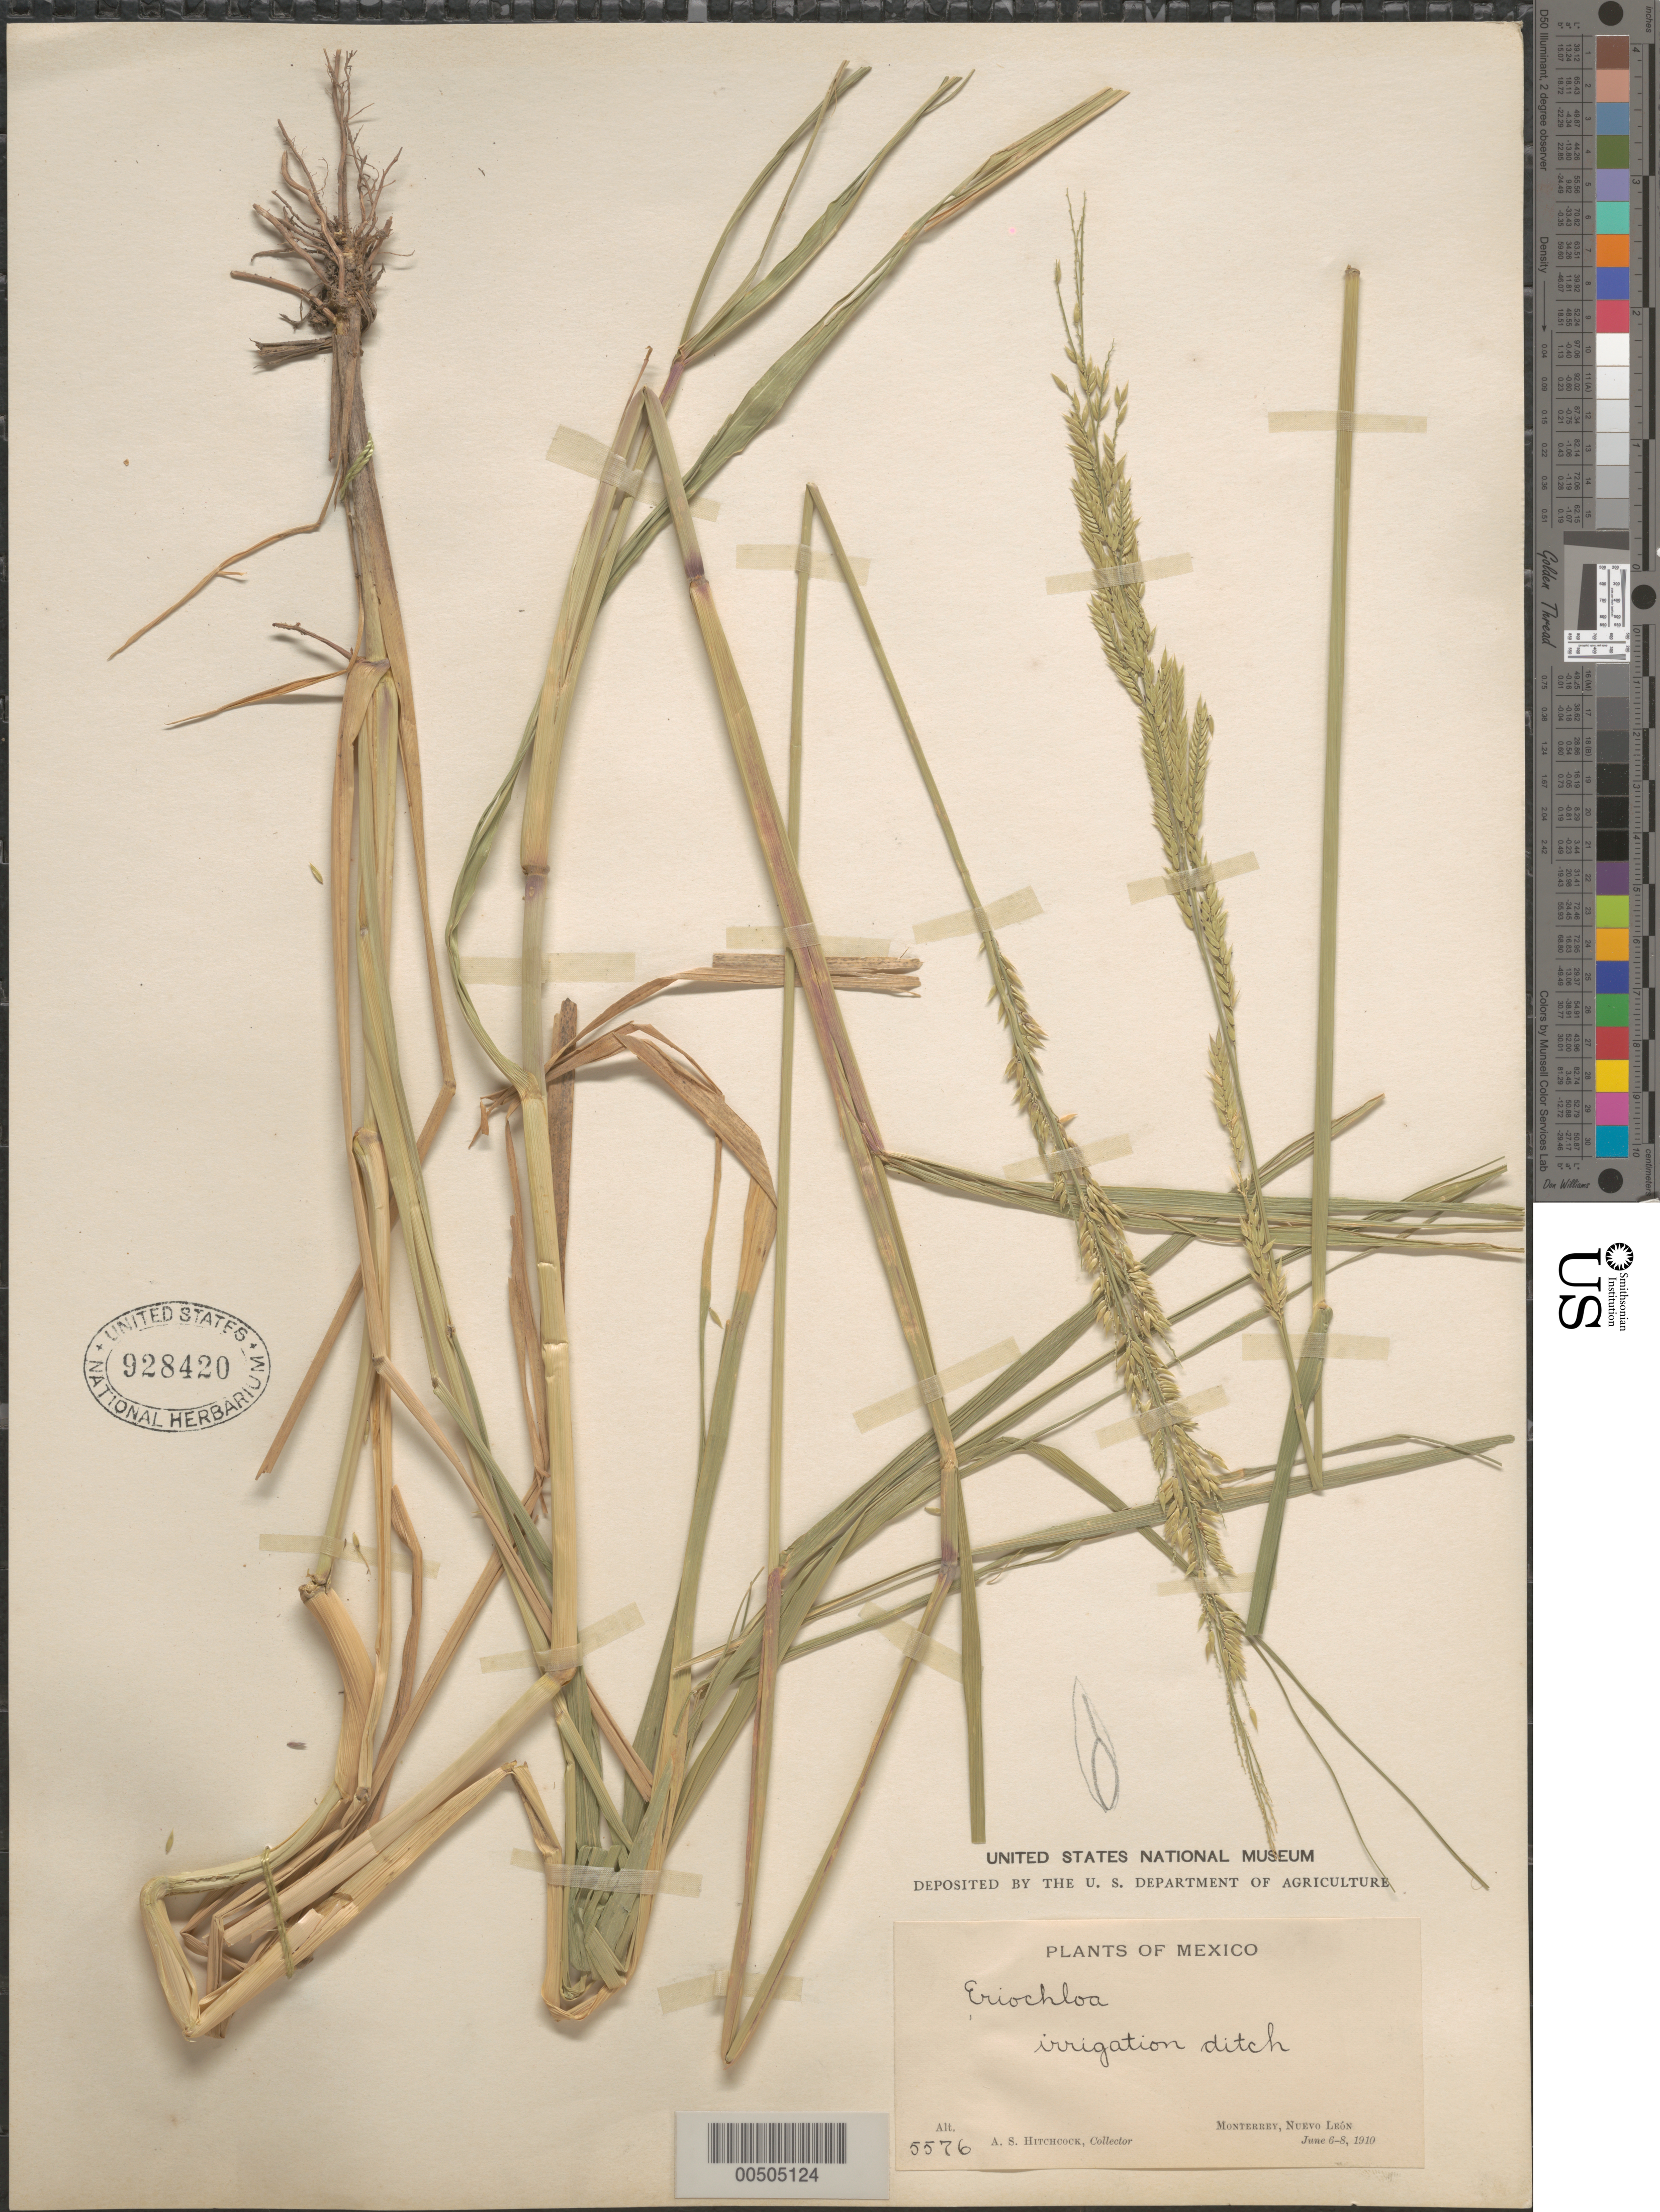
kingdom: Plantae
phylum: Tracheophyta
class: Liliopsida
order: Poales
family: Poaceae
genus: Eriochloa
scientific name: Eriochloa punctata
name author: (L.) Desv. ex Ham.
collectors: A. S. Hitchcock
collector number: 5576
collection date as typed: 6 Jun 1910 to 8 Jun 1910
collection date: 1910-06-06/1910-06-08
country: Mexico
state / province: Nuevo León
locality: Monterrey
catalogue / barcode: US 928420